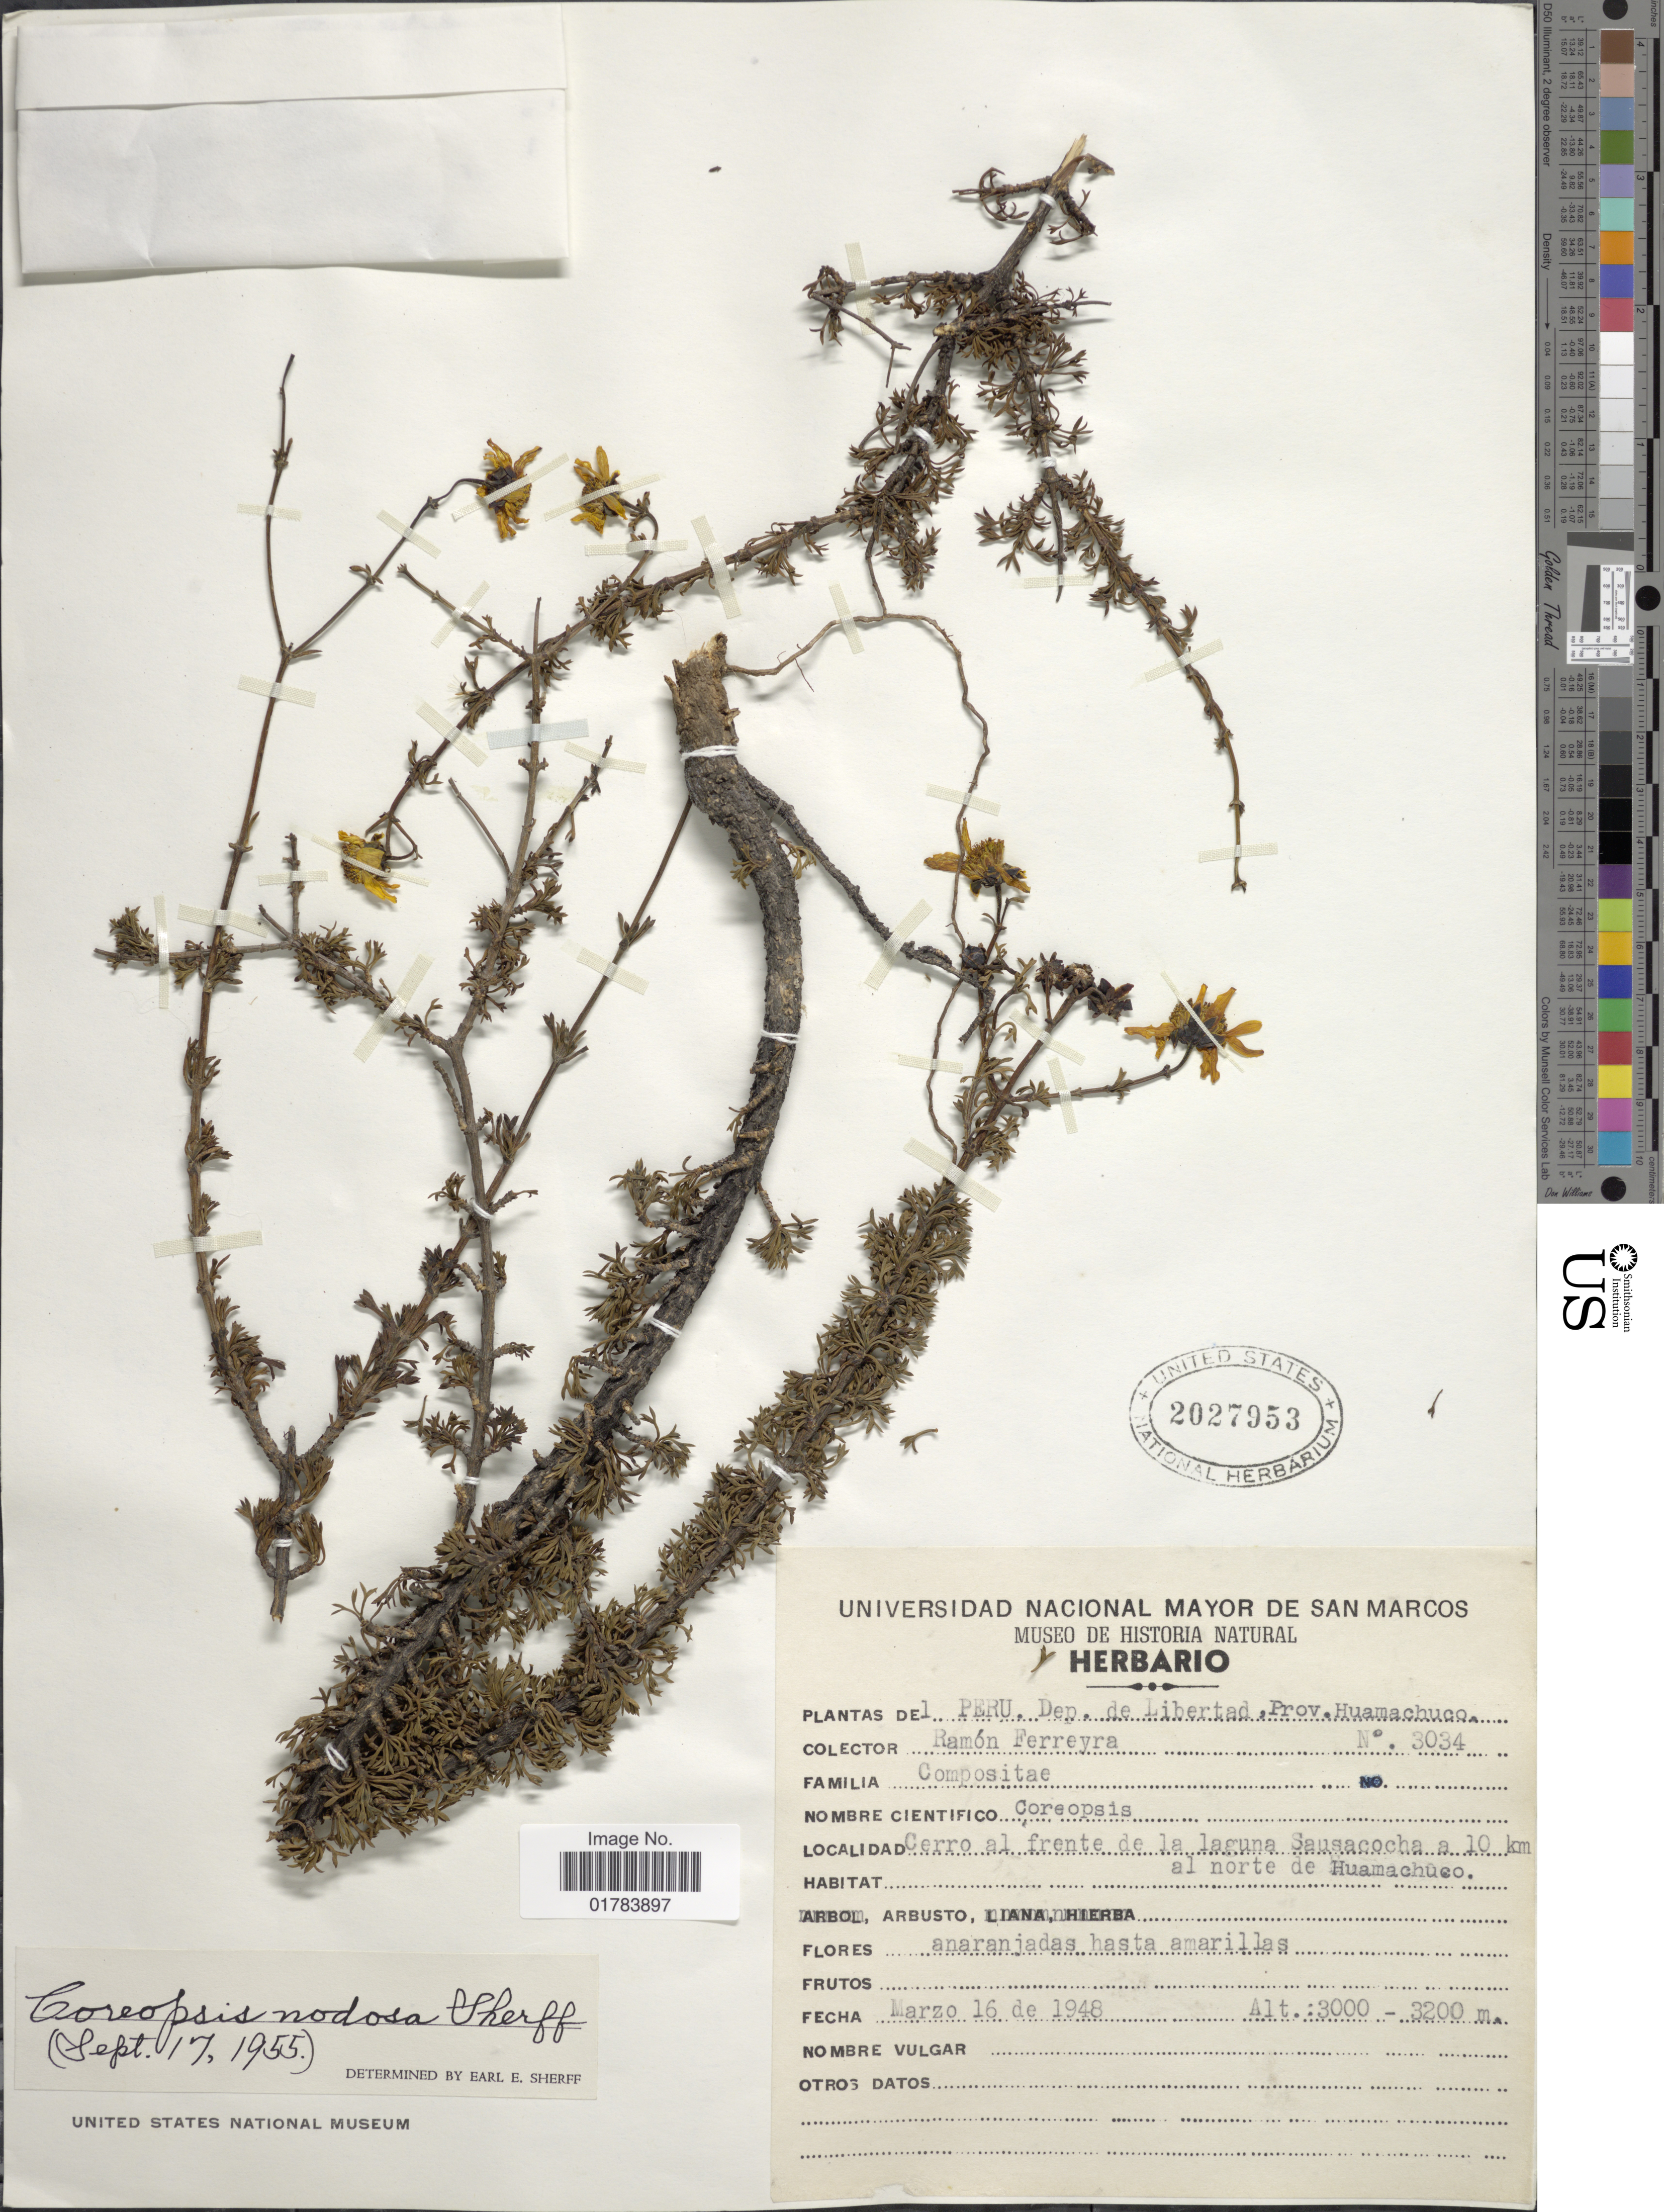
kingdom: Plantae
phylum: Tracheophyta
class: Magnoliopsida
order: Asterales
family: Asteraceae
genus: Coreopsis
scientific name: Coreopsis nodosa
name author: Sherff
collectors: R. A. Ferreyra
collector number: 3034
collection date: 1948-03-16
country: Peru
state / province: La Libertad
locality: Prov. Huamachuco, Cerro al frente de la laguna Sausacocha a 10 km al norte de Huamachuco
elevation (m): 3000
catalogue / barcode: US 2027953